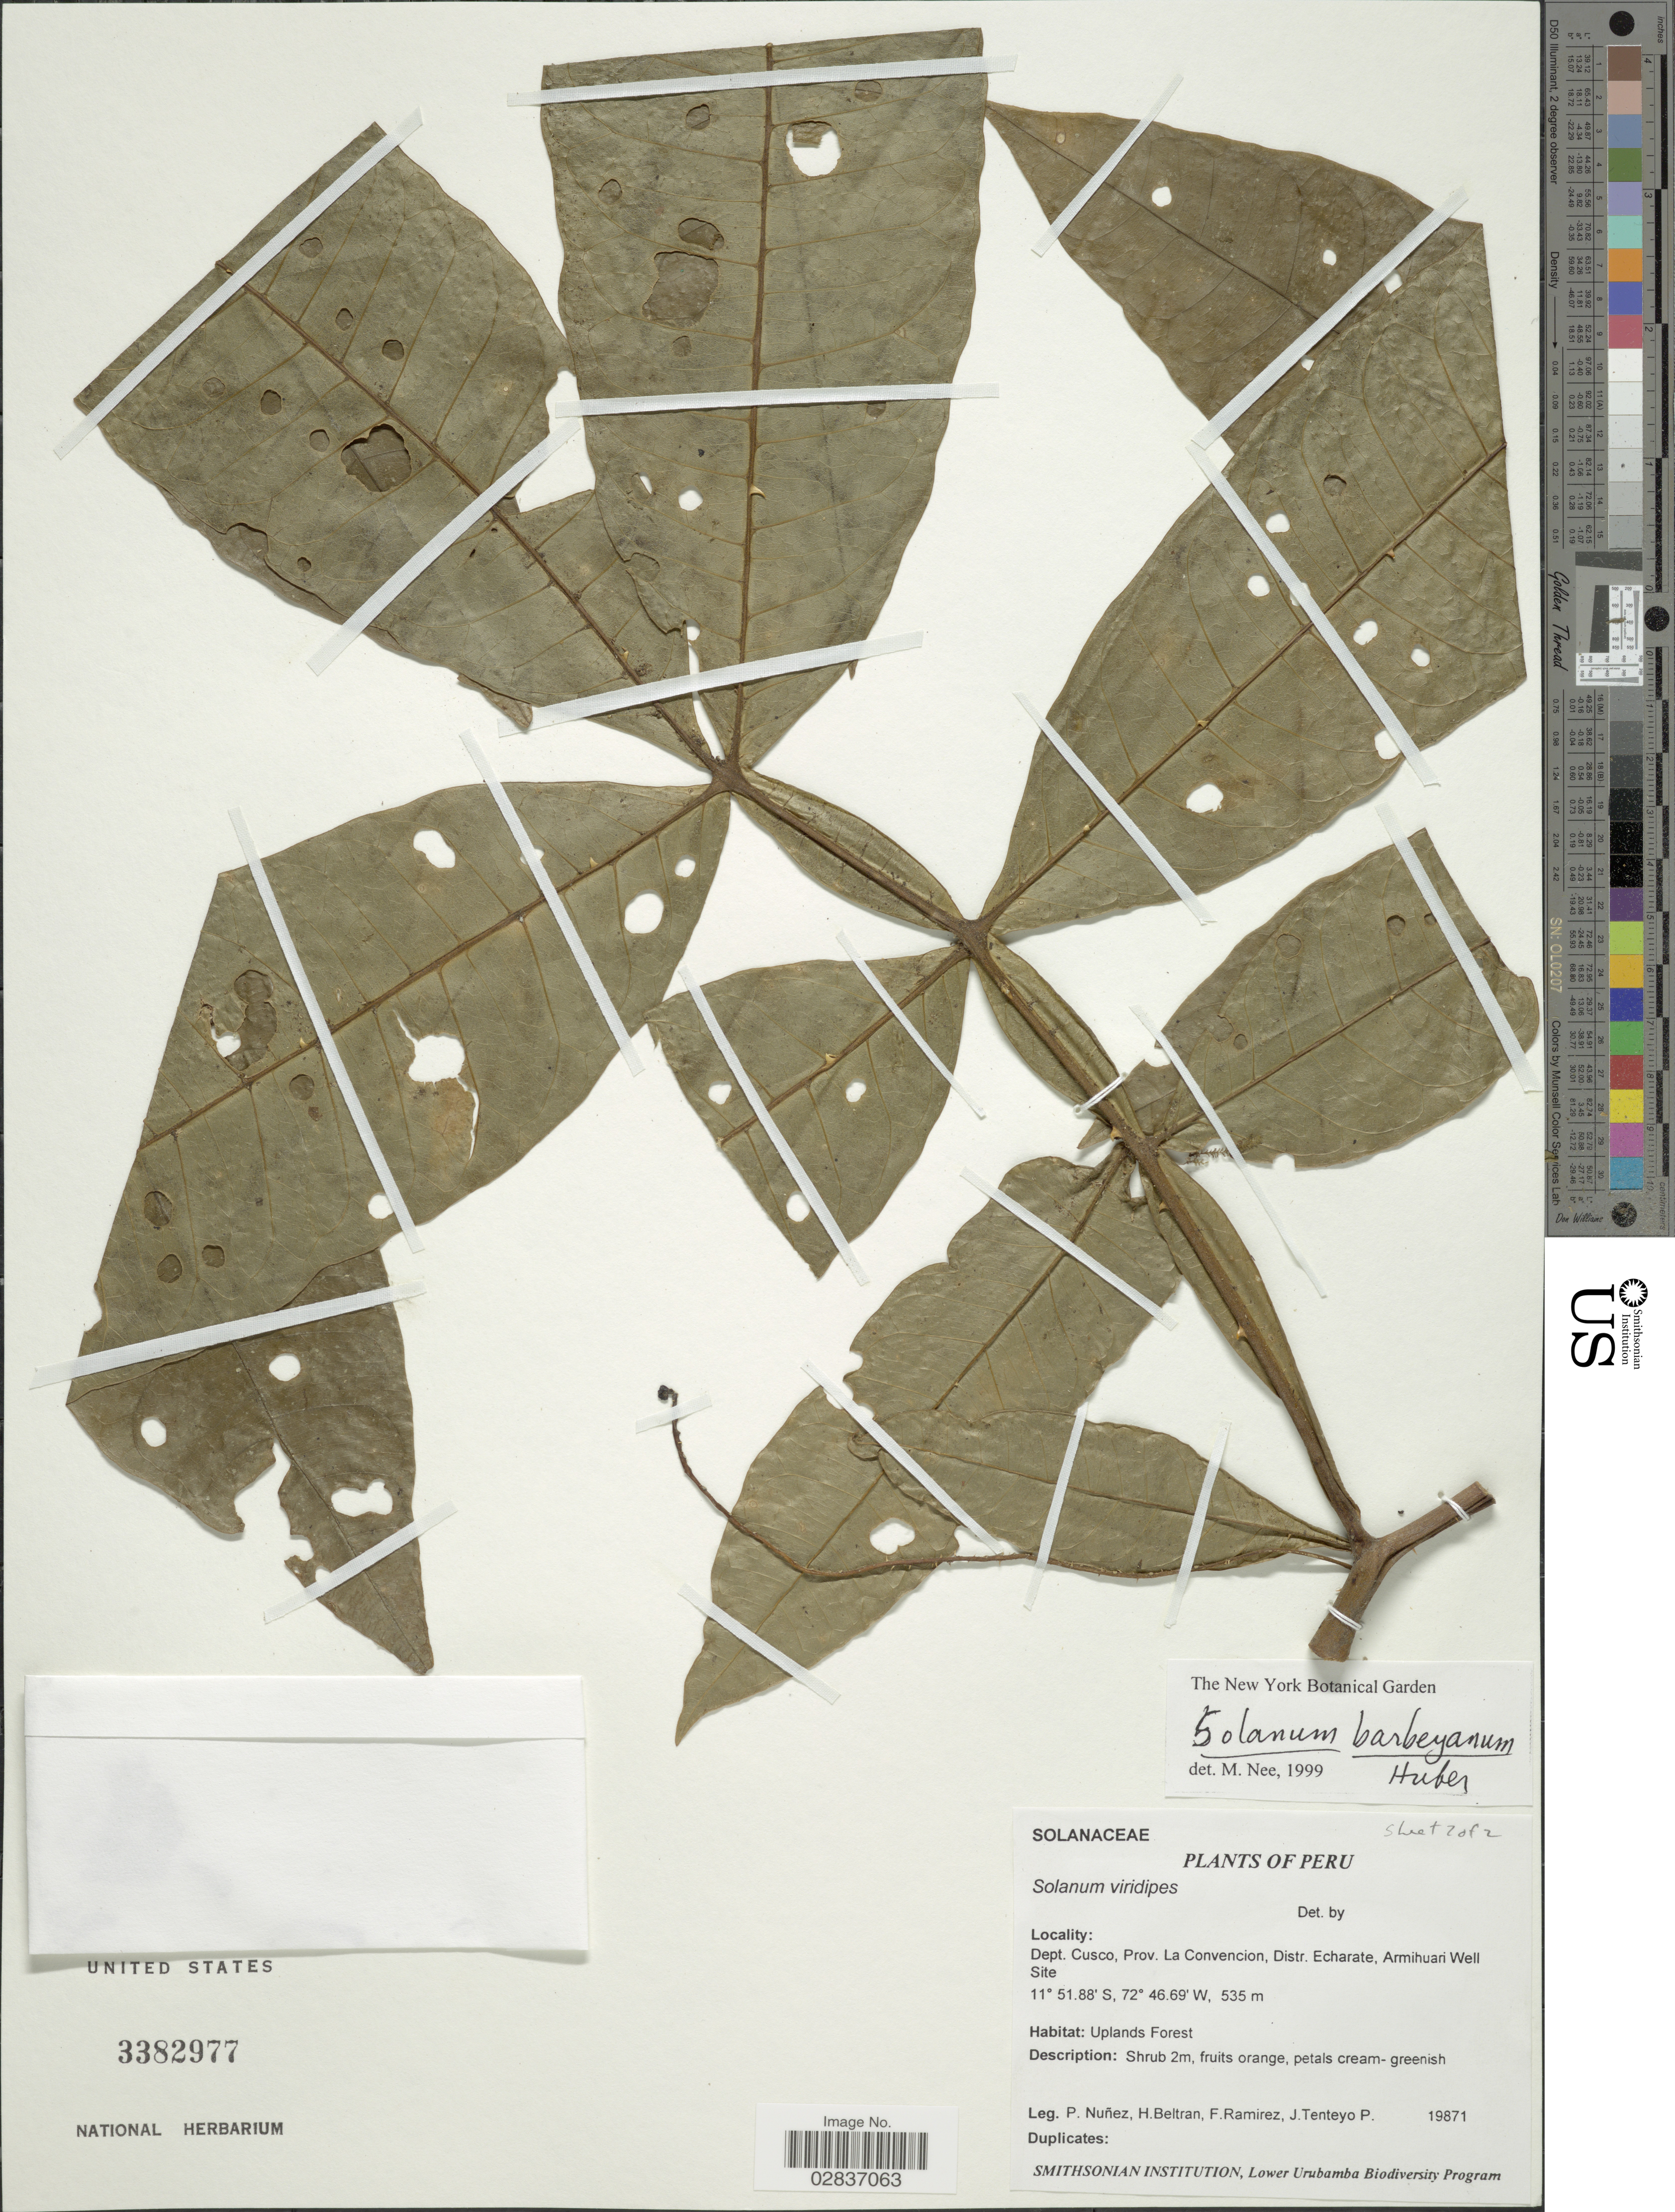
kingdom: Plantae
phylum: Tracheophyta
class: Magnoliopsida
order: Solanales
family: Solanaceae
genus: Solanum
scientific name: Solanum barbeyanum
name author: Huber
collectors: P. Nuñez V., H. Beltran, F. Ramirez & J. Tenteyo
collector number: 19871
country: Peru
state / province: Cusco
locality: Dept. Cusco, Prov. La Convencion, Distr. Echarate, Armihuari Well Site.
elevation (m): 535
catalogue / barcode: US 3382977